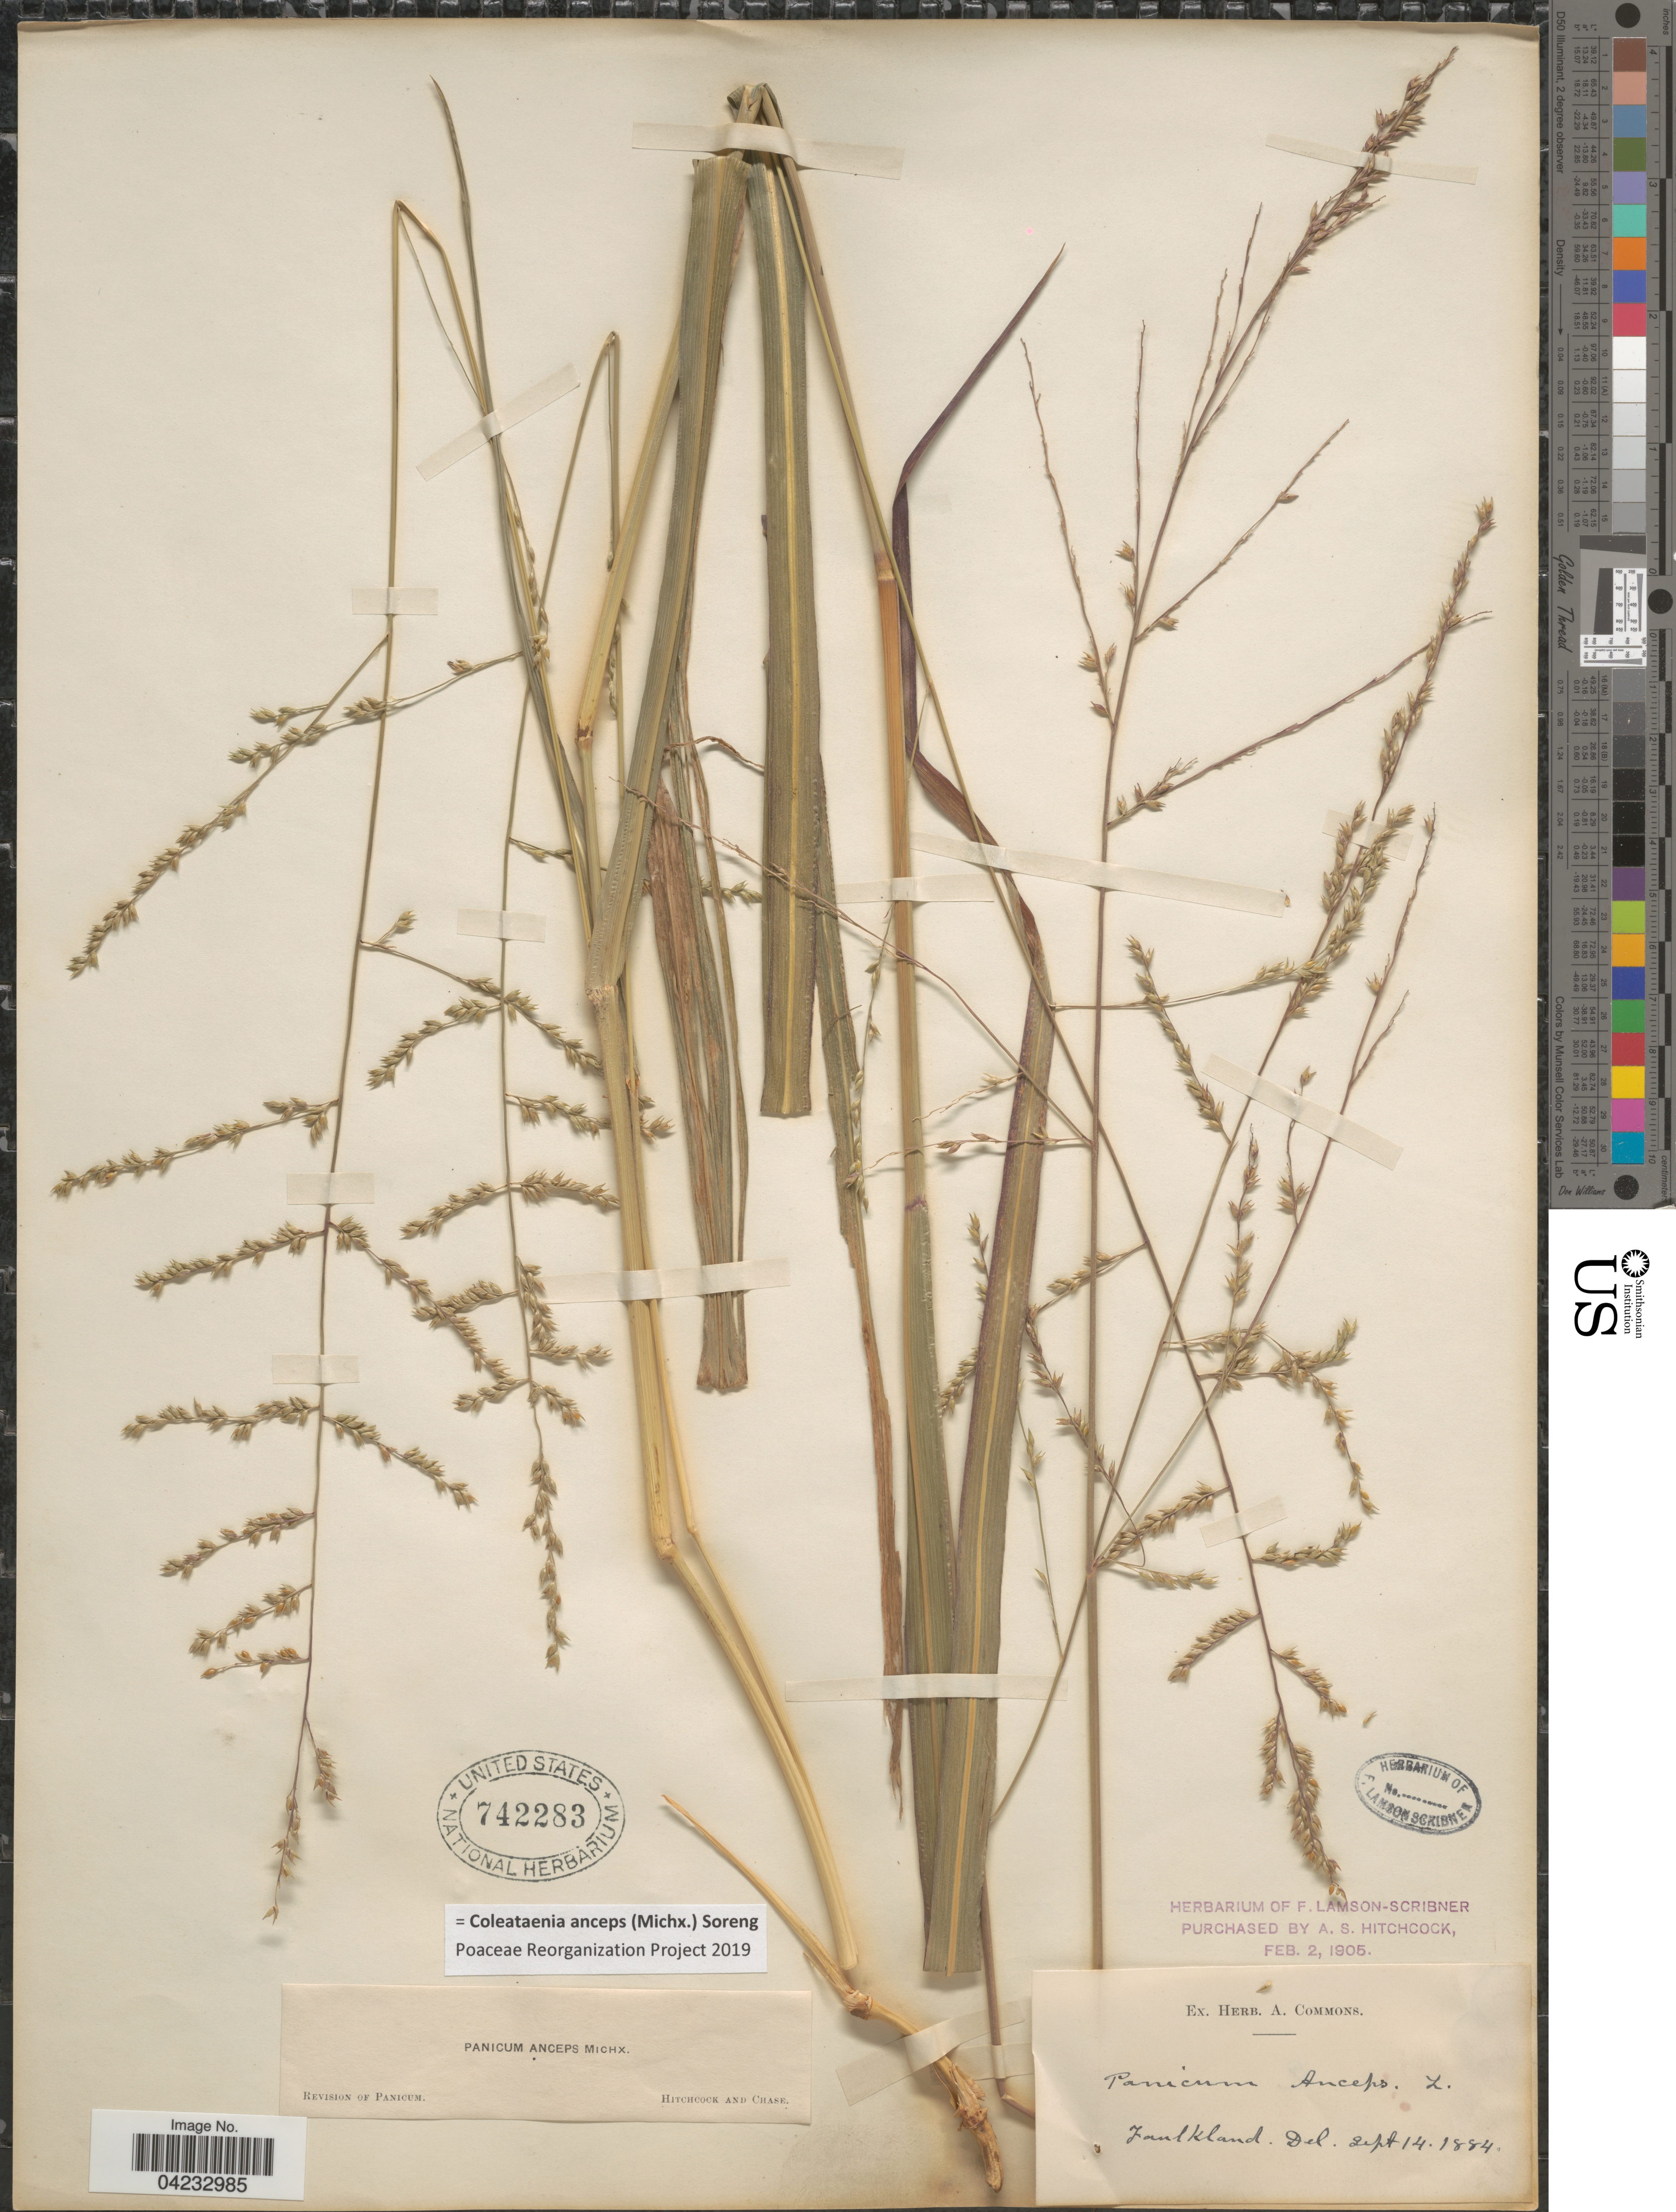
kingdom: Plantae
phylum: Tracheophyta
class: Liliopsida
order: Poales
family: Poaceae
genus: Coleataenia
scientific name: Coleataenia anceps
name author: (Michx.) Soreng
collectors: ex herb. A. Commons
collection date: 1884-09-14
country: United States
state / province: Delaware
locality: Faulkland.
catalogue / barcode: US 742283